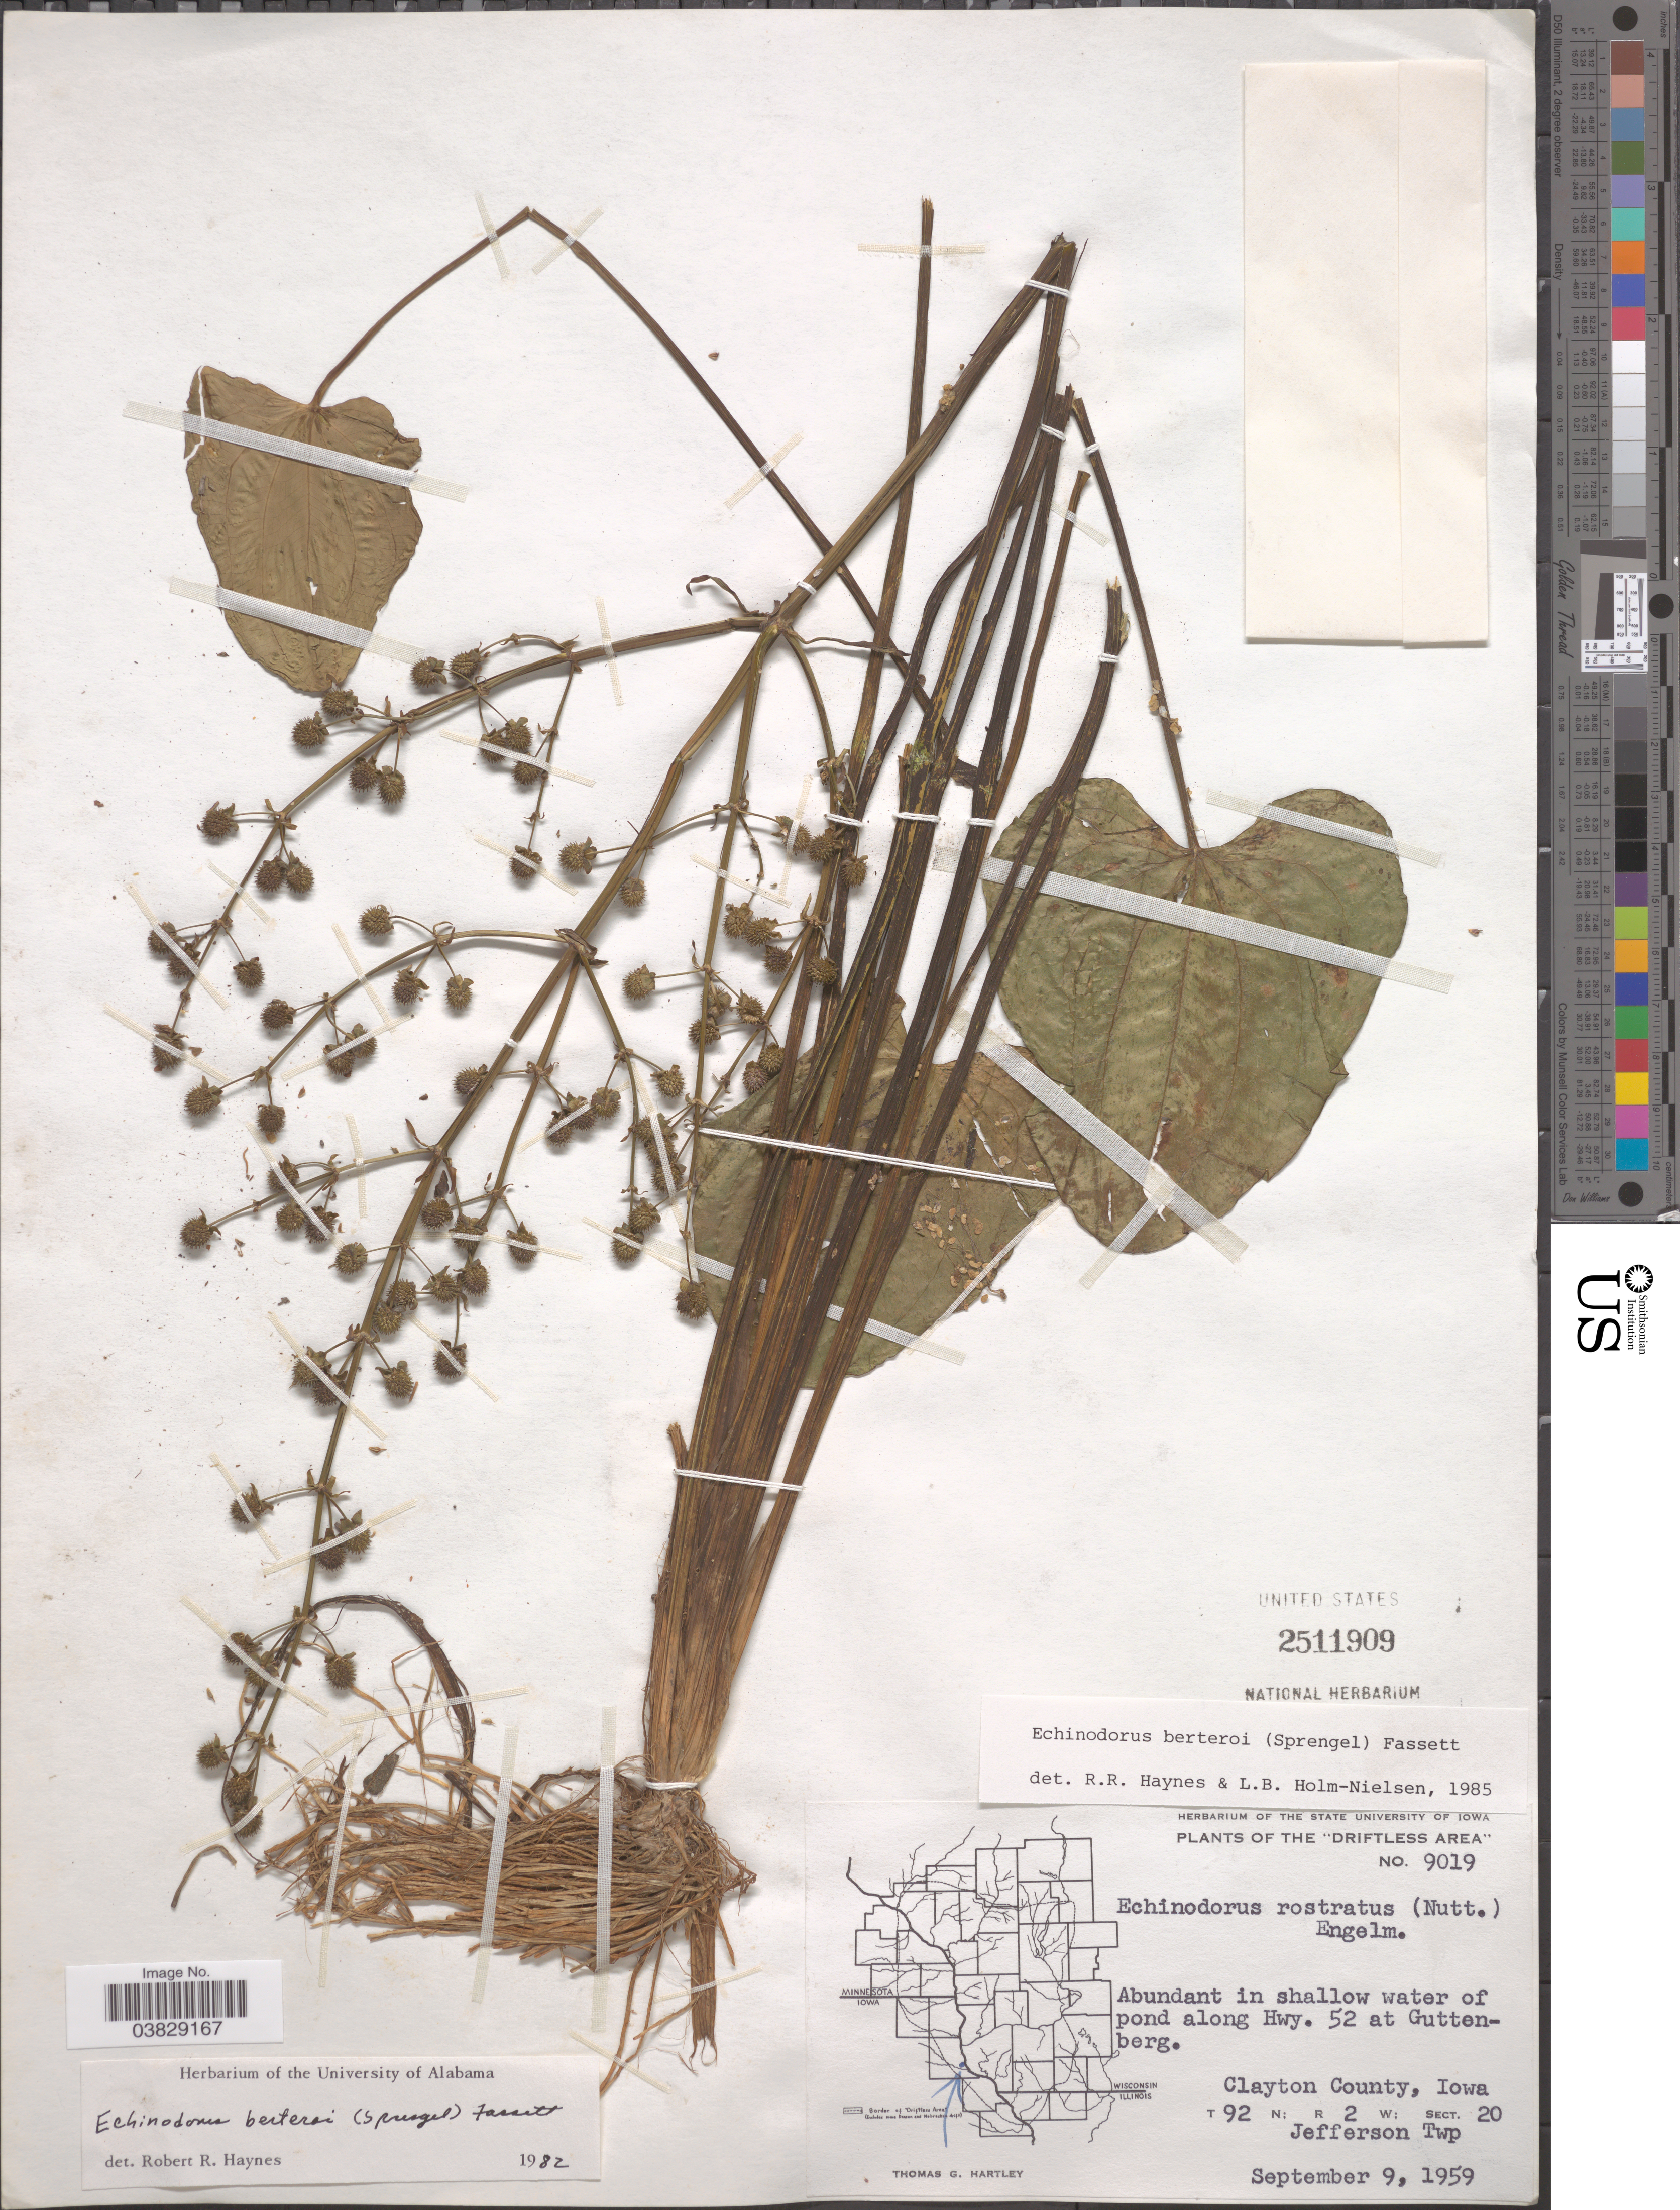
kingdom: Plantae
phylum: Tracheophyta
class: Liliopsida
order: Alismatales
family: Alismataceae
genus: Echinodorus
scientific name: Echinodorus berteroi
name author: (Spreng.) Fassett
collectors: T. G. Hartley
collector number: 9019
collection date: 1959-09-09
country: United States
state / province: Iowa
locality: The "Dirftless Area". Abundant in shallow water of pond along Hwy. 52 at Guttenberg. Clayton County. T 92 N; R 2 W; Sect. 20. Jefferson Twp.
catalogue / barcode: US 2511909